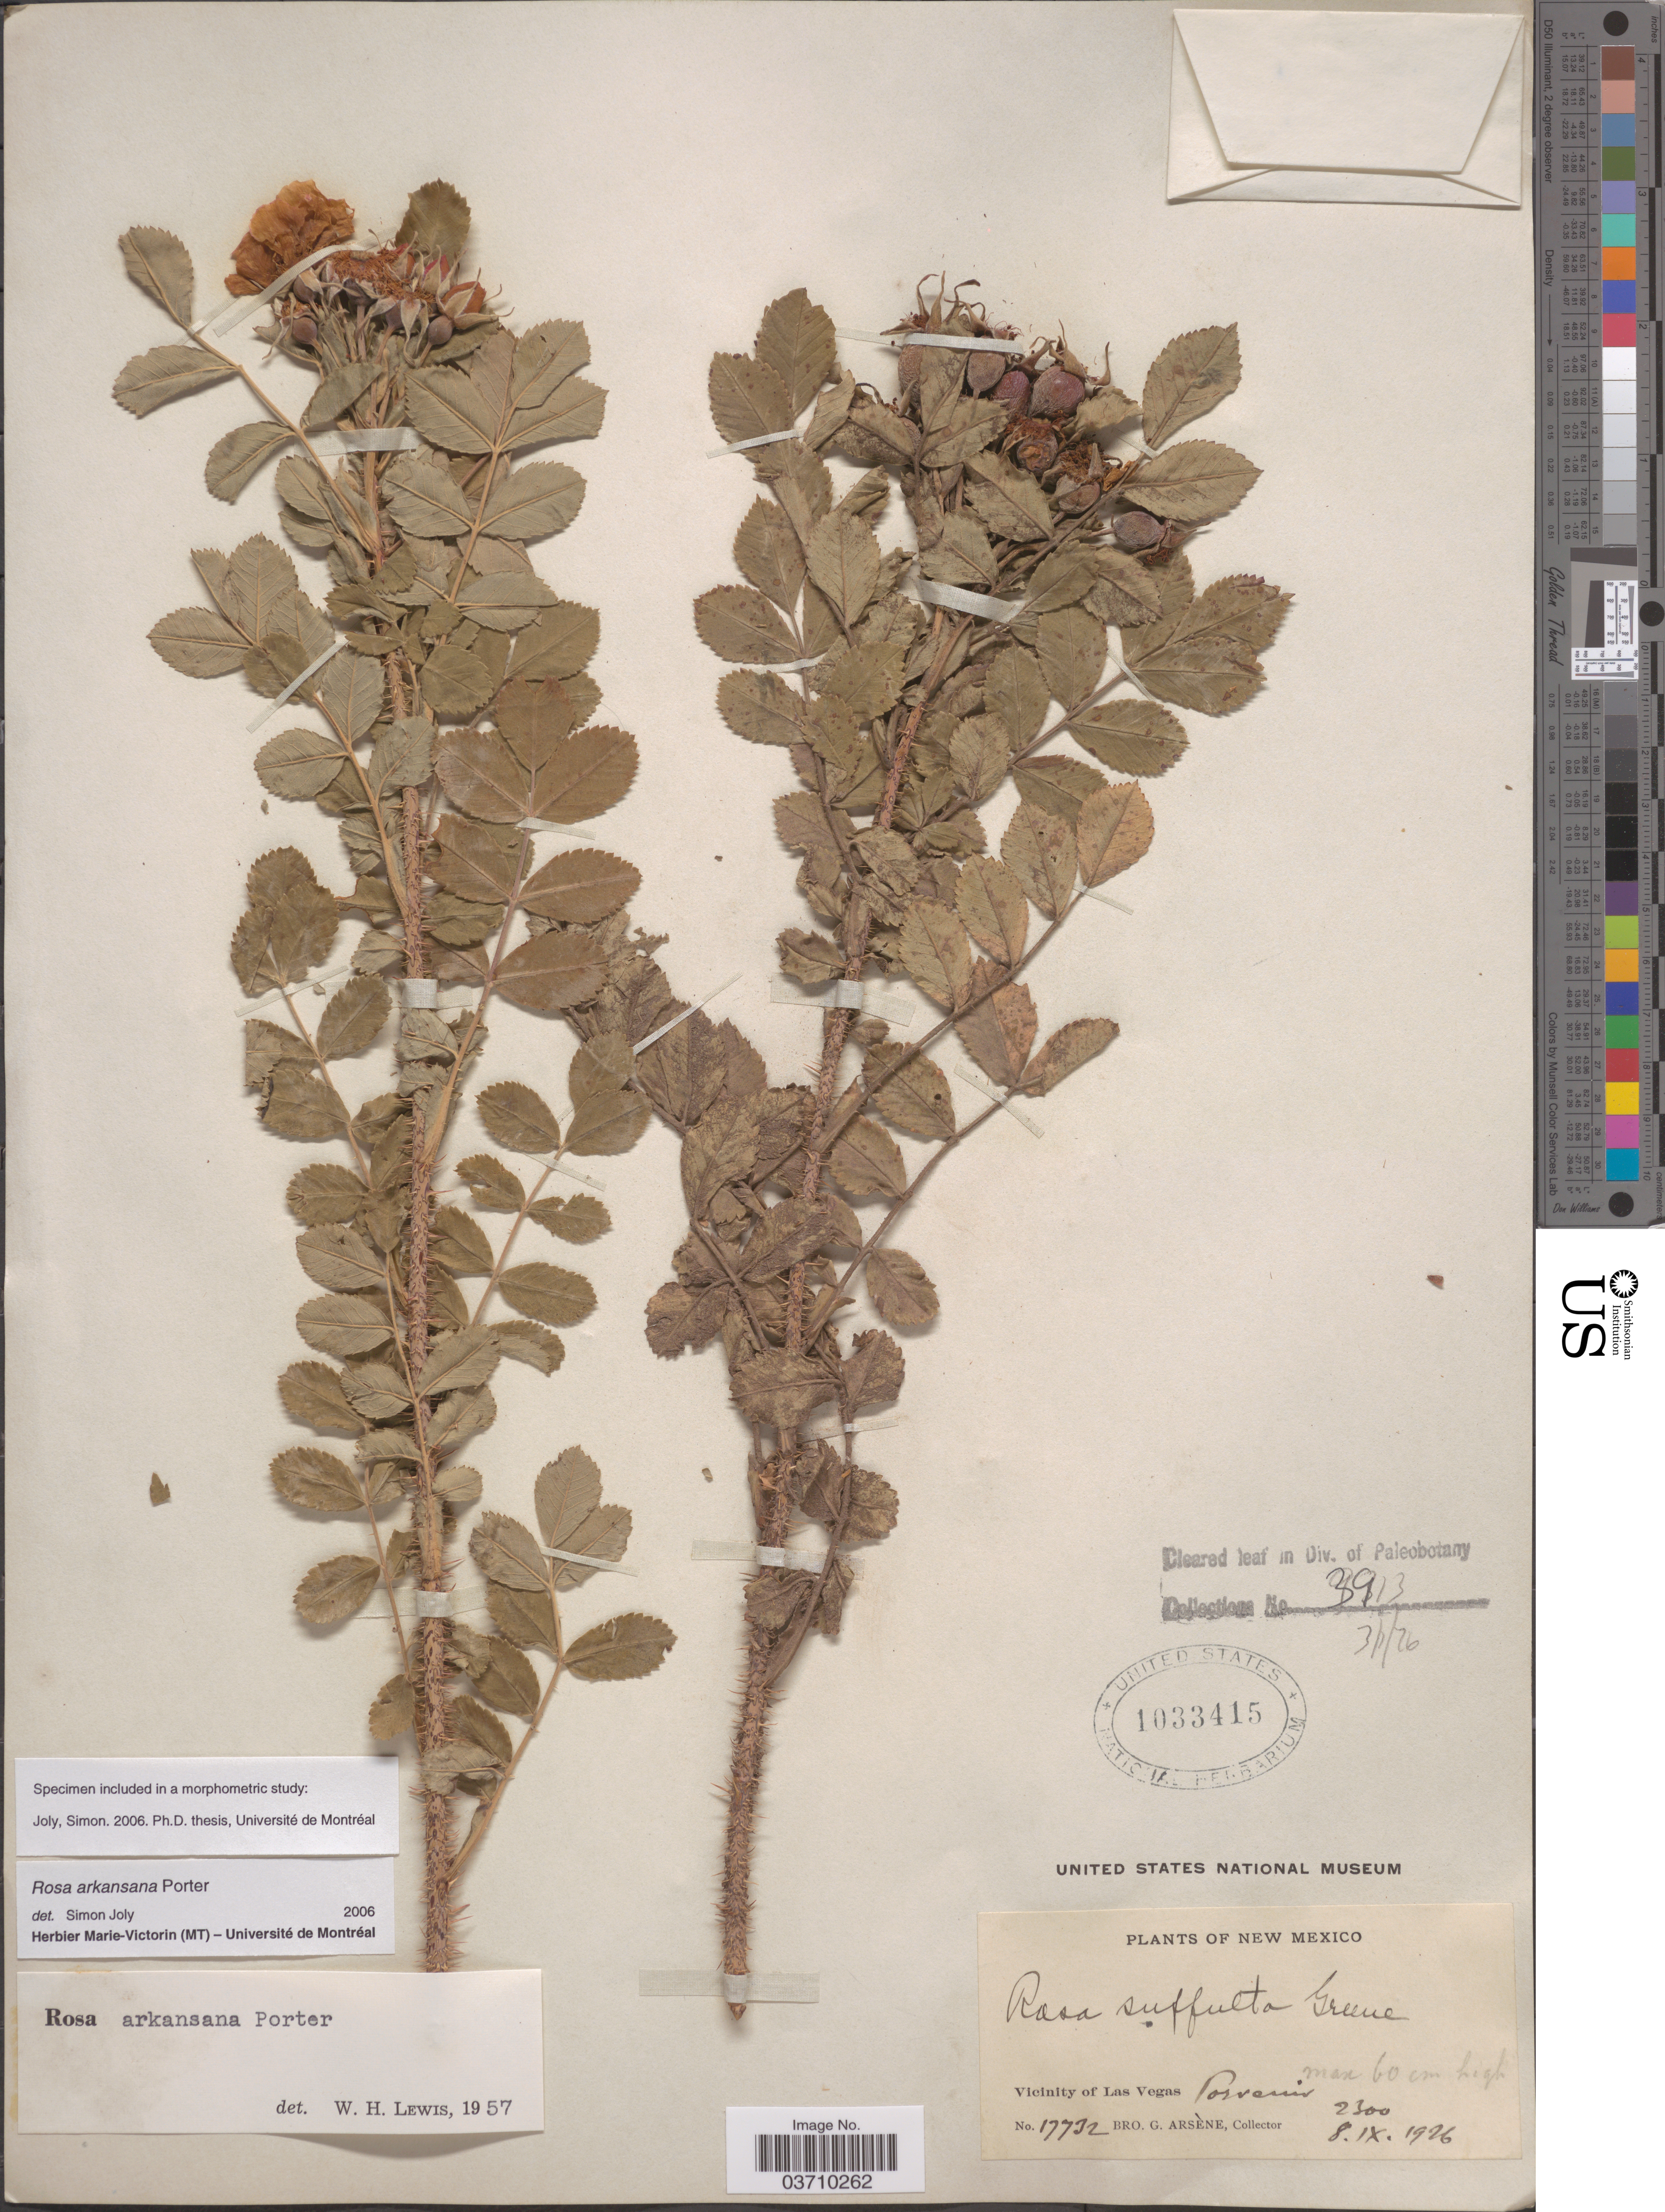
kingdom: Plantae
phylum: Tracheophyta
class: Magnoliopsida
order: Rosales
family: Rosaceae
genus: Rosa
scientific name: Rosa arkansana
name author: Porter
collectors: Bro. G. Arsène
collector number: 17732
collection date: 1926-09-08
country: United States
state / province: New Mexico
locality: Vicinity of Las Vegas. Porvenir.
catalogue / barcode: US 1033415